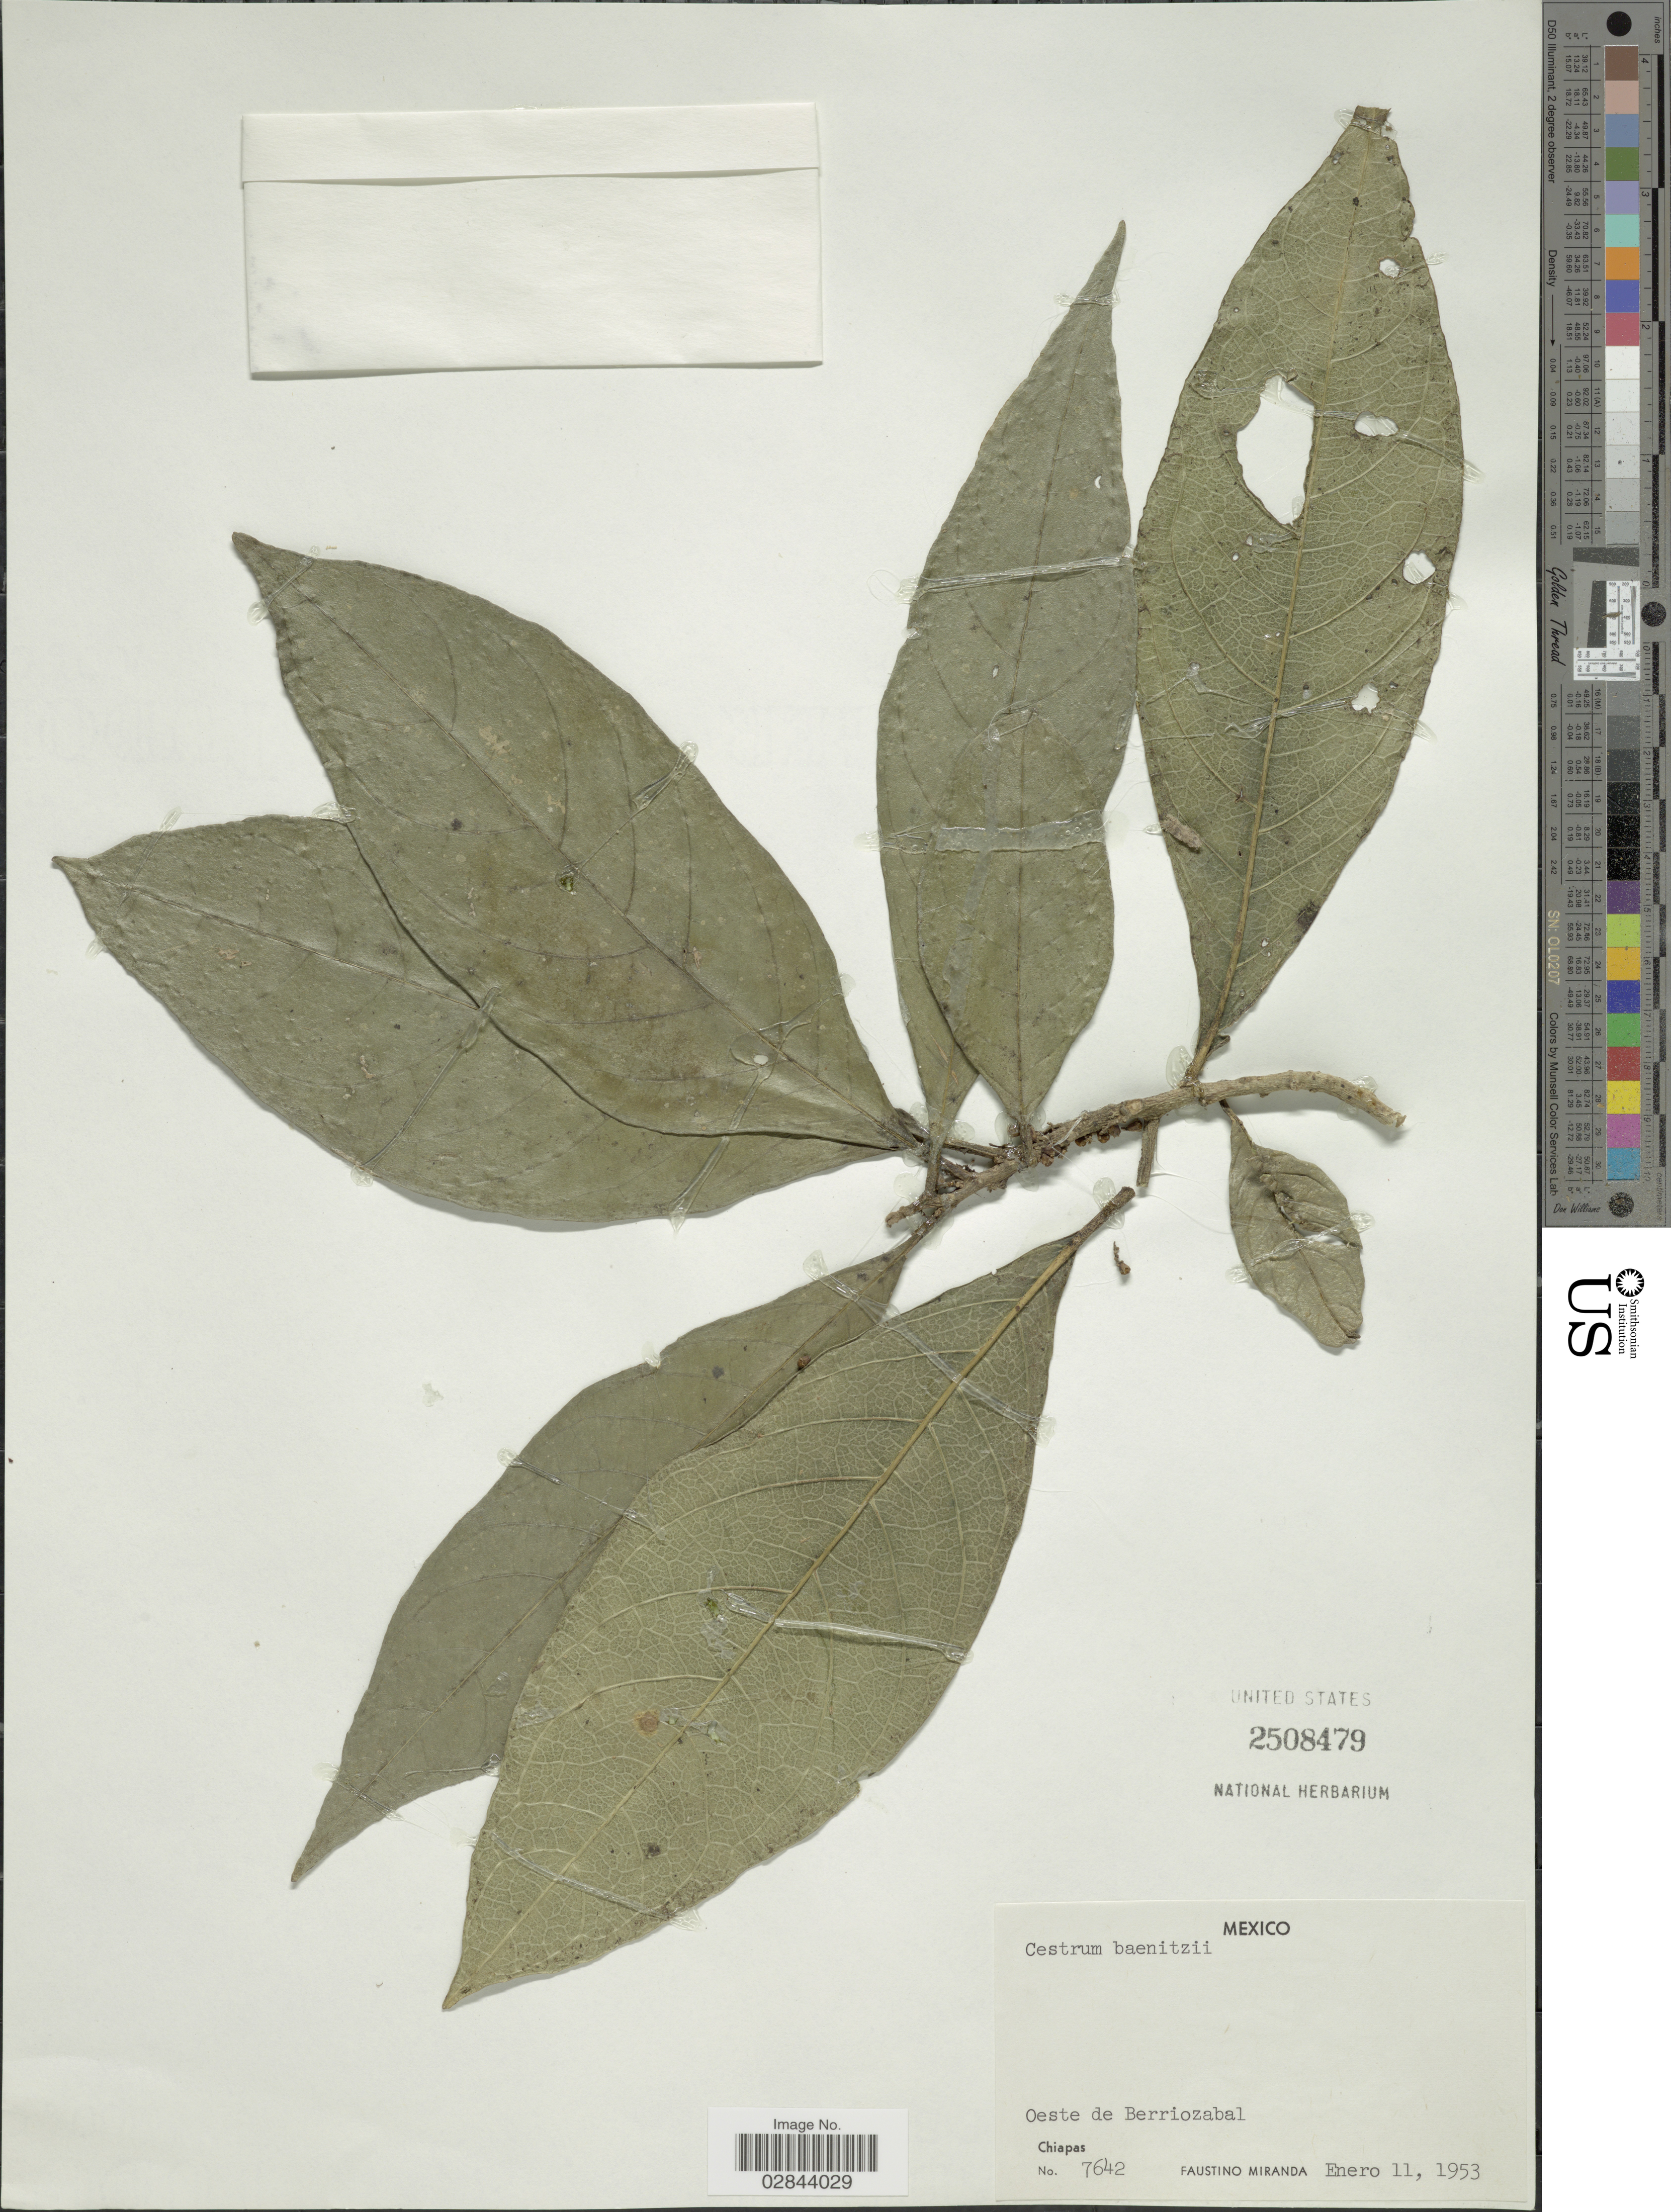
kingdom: Plantae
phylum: Tracheophyta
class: Magnoliopsida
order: Solanales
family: Solanaceae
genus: Cestrum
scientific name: Cestrum schlechtendahlii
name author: G. Don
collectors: F. Miranda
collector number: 7642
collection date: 1953-01-11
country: Mexico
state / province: Chiapas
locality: Oeste de Berriozabal, Chiapas.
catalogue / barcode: US 2508479